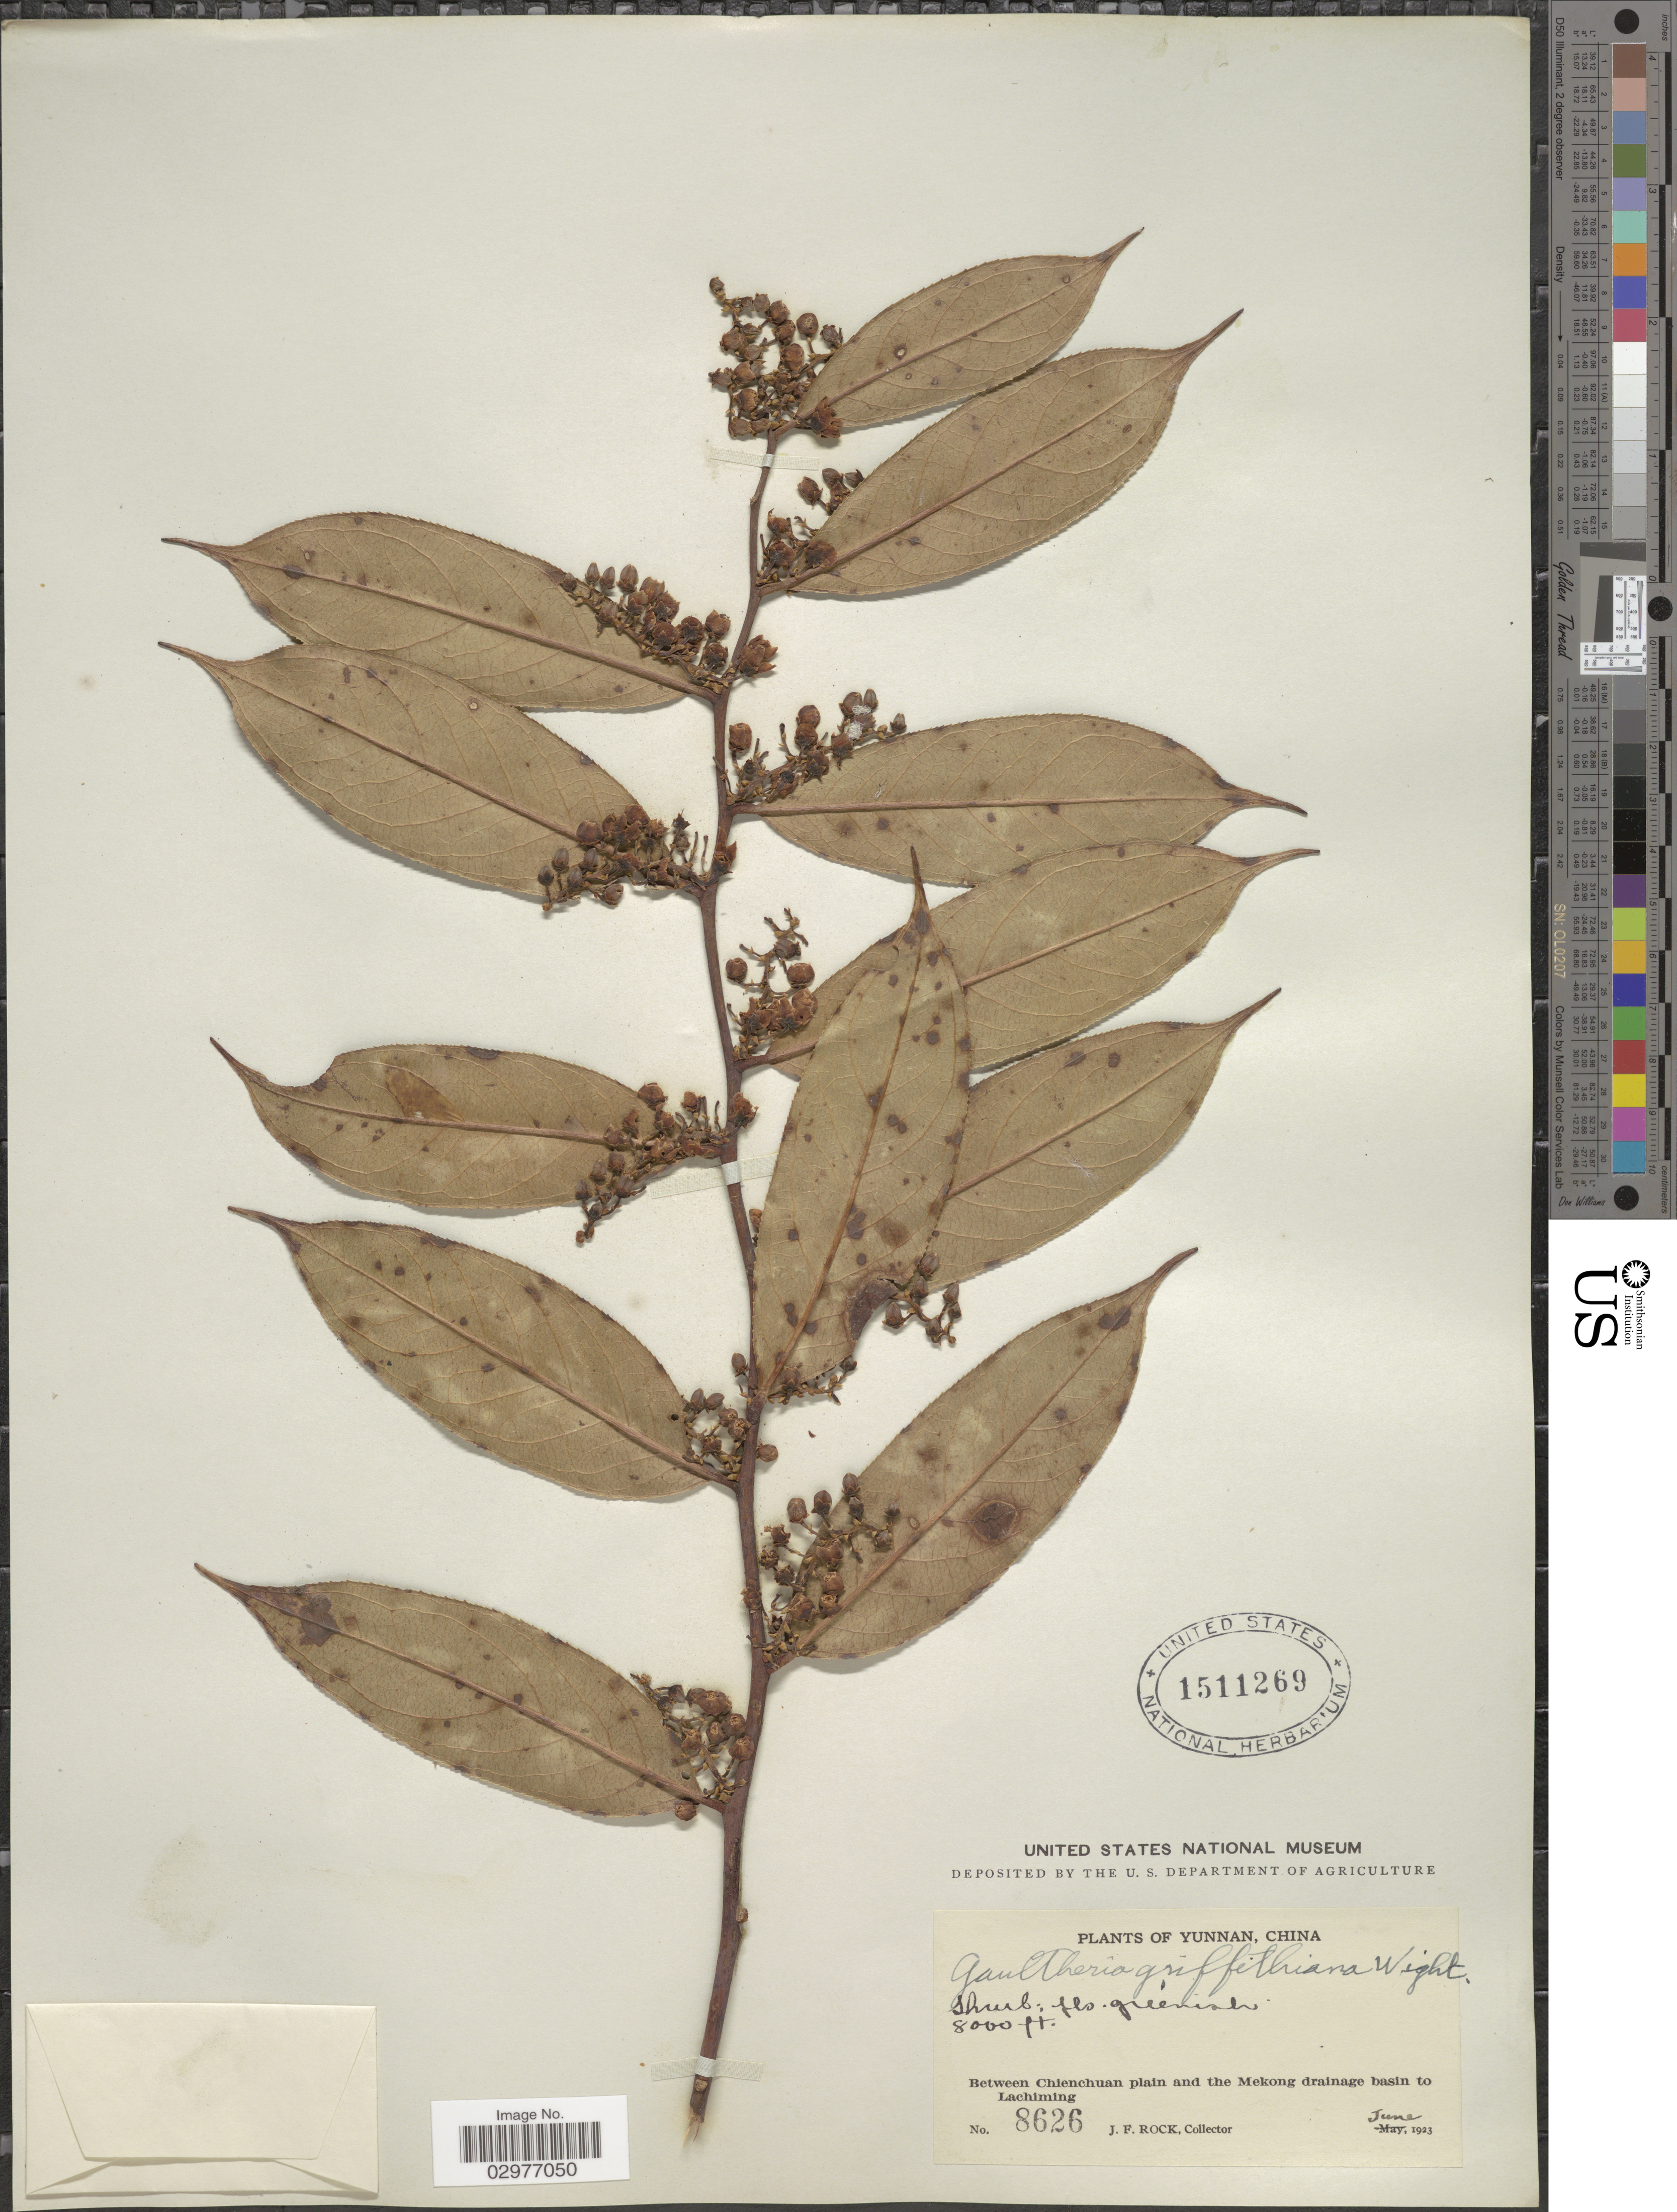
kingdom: Plantae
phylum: Tracheophyta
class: Magnoliopsida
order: Ericales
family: Ericaceae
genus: Gaultheria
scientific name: Gaultheria griffithiana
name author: Wight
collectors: J. Rock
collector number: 8626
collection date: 1923-06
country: China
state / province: Yunnan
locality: Between Chienchuan plain and the Mekong drainage basin to Lachiming.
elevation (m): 2438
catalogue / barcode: US 1511269